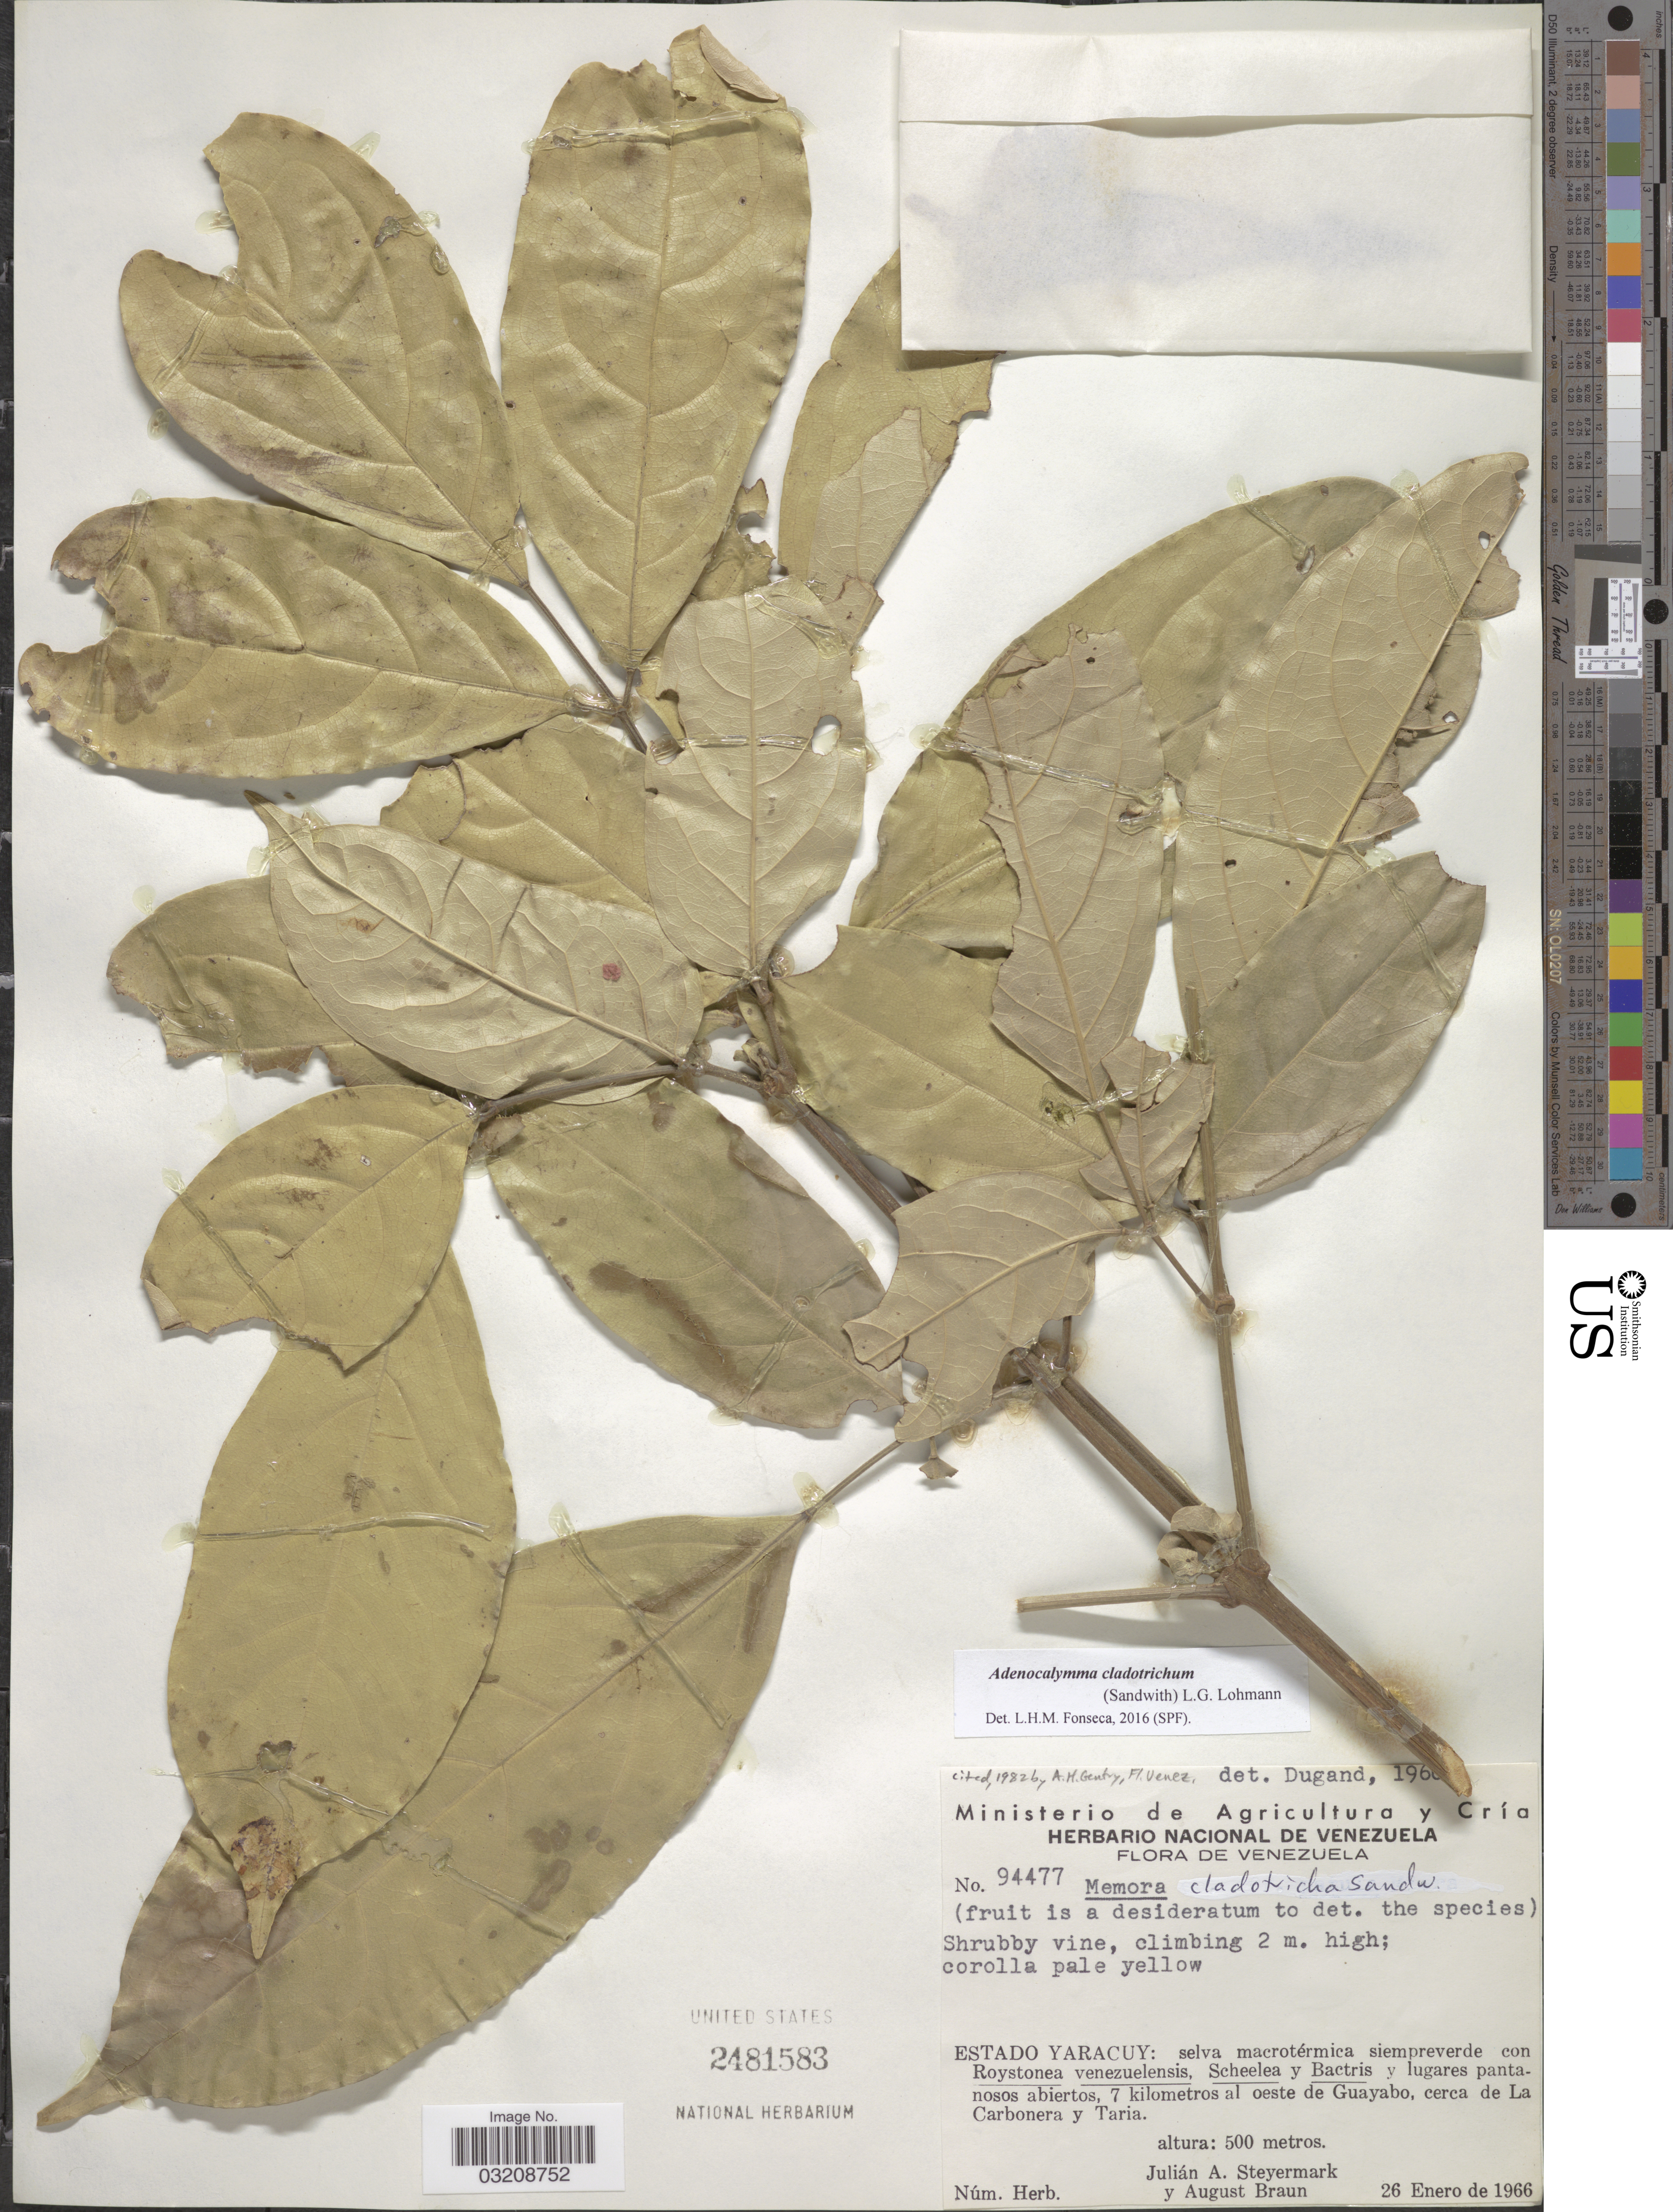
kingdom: Plantae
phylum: Tracheophyta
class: Magnoliopsida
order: Lamiales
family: Bignoniaceae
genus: Adenocalymma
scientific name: Adenocalymma cladotrichum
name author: (Sandwith) L.G. Lohmann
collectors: J. Steyermark & A. Braun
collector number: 94477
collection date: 1966-01-26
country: Venezuela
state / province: Yaracuy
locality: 7 kilometros al oeste de Guayabo, cerca de La Carbonera y Taria.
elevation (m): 500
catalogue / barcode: US 2481583